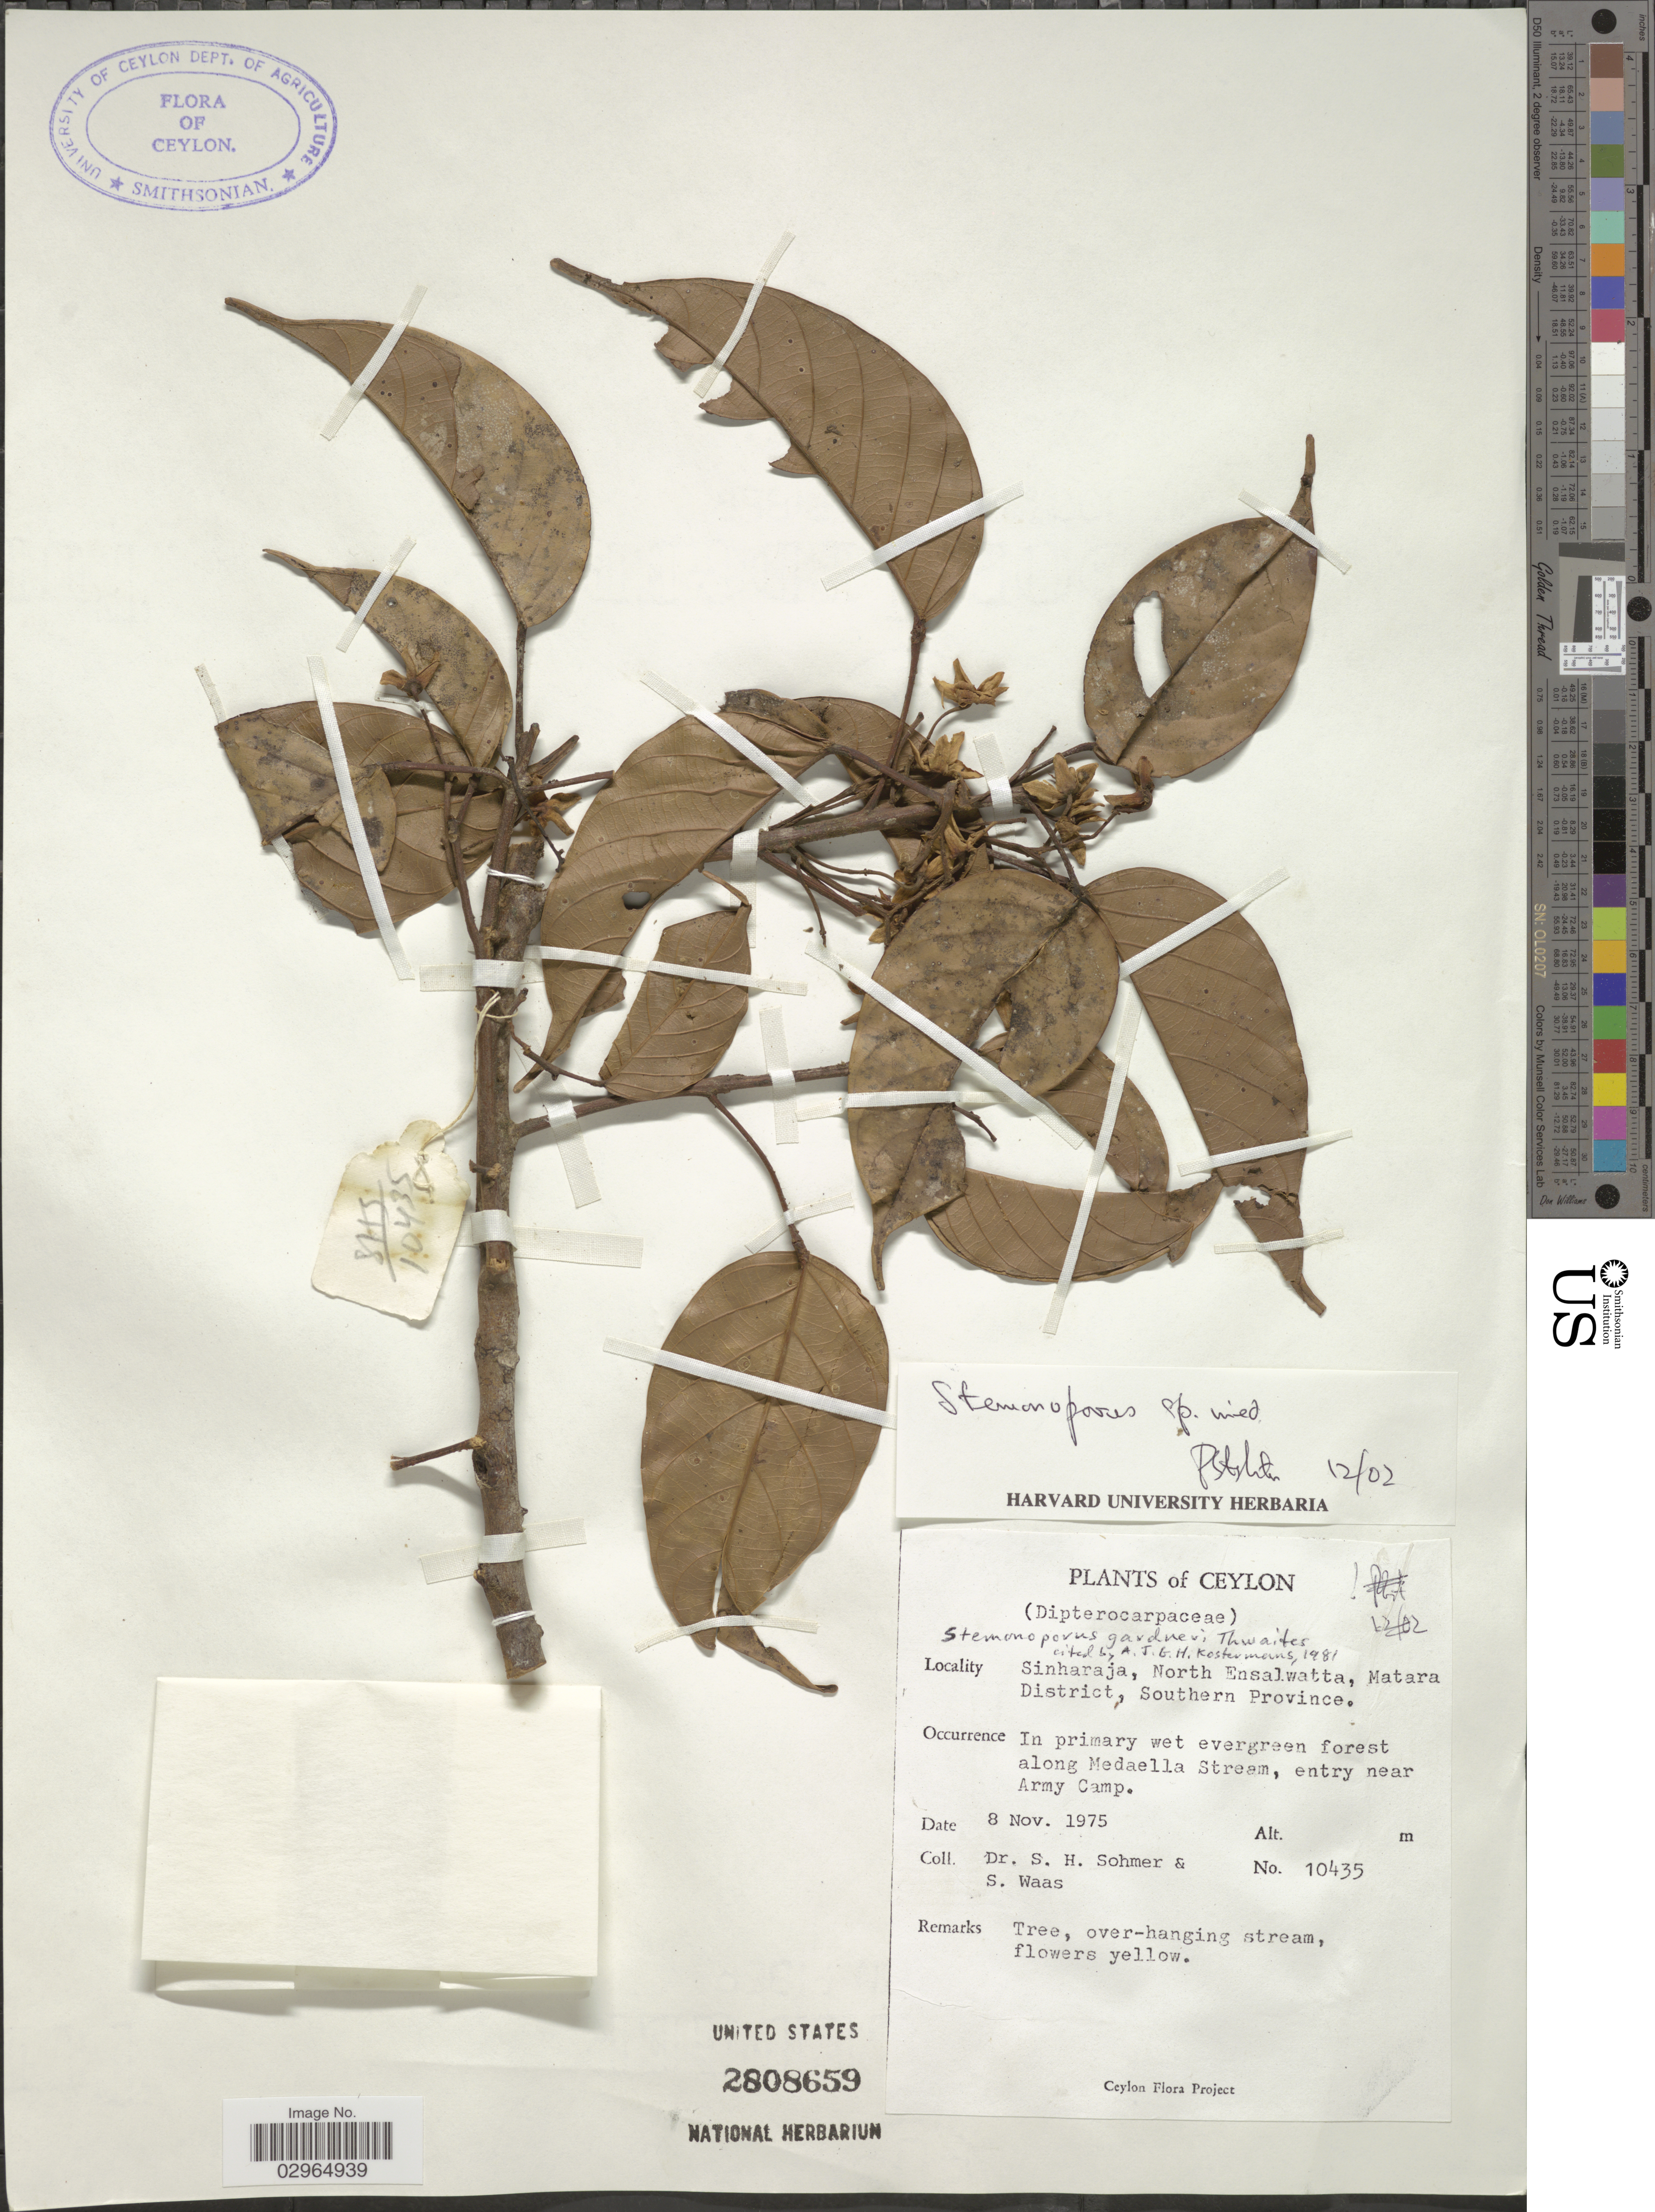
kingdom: Plantae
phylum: Tracheophyta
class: Magnoliopsida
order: Malvales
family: Dipterocarpaceae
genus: Stemonoporus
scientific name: Stemonoporus sp.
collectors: S. H. Sohmer & S. Waas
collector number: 10435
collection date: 1975-11-08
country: Sri Lanka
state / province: Southern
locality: Ceylon. Sinharaja, North Ensalwatta, Matara District. Forest along Medaella Stream, entry near Army Camp.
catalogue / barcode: US 2808659